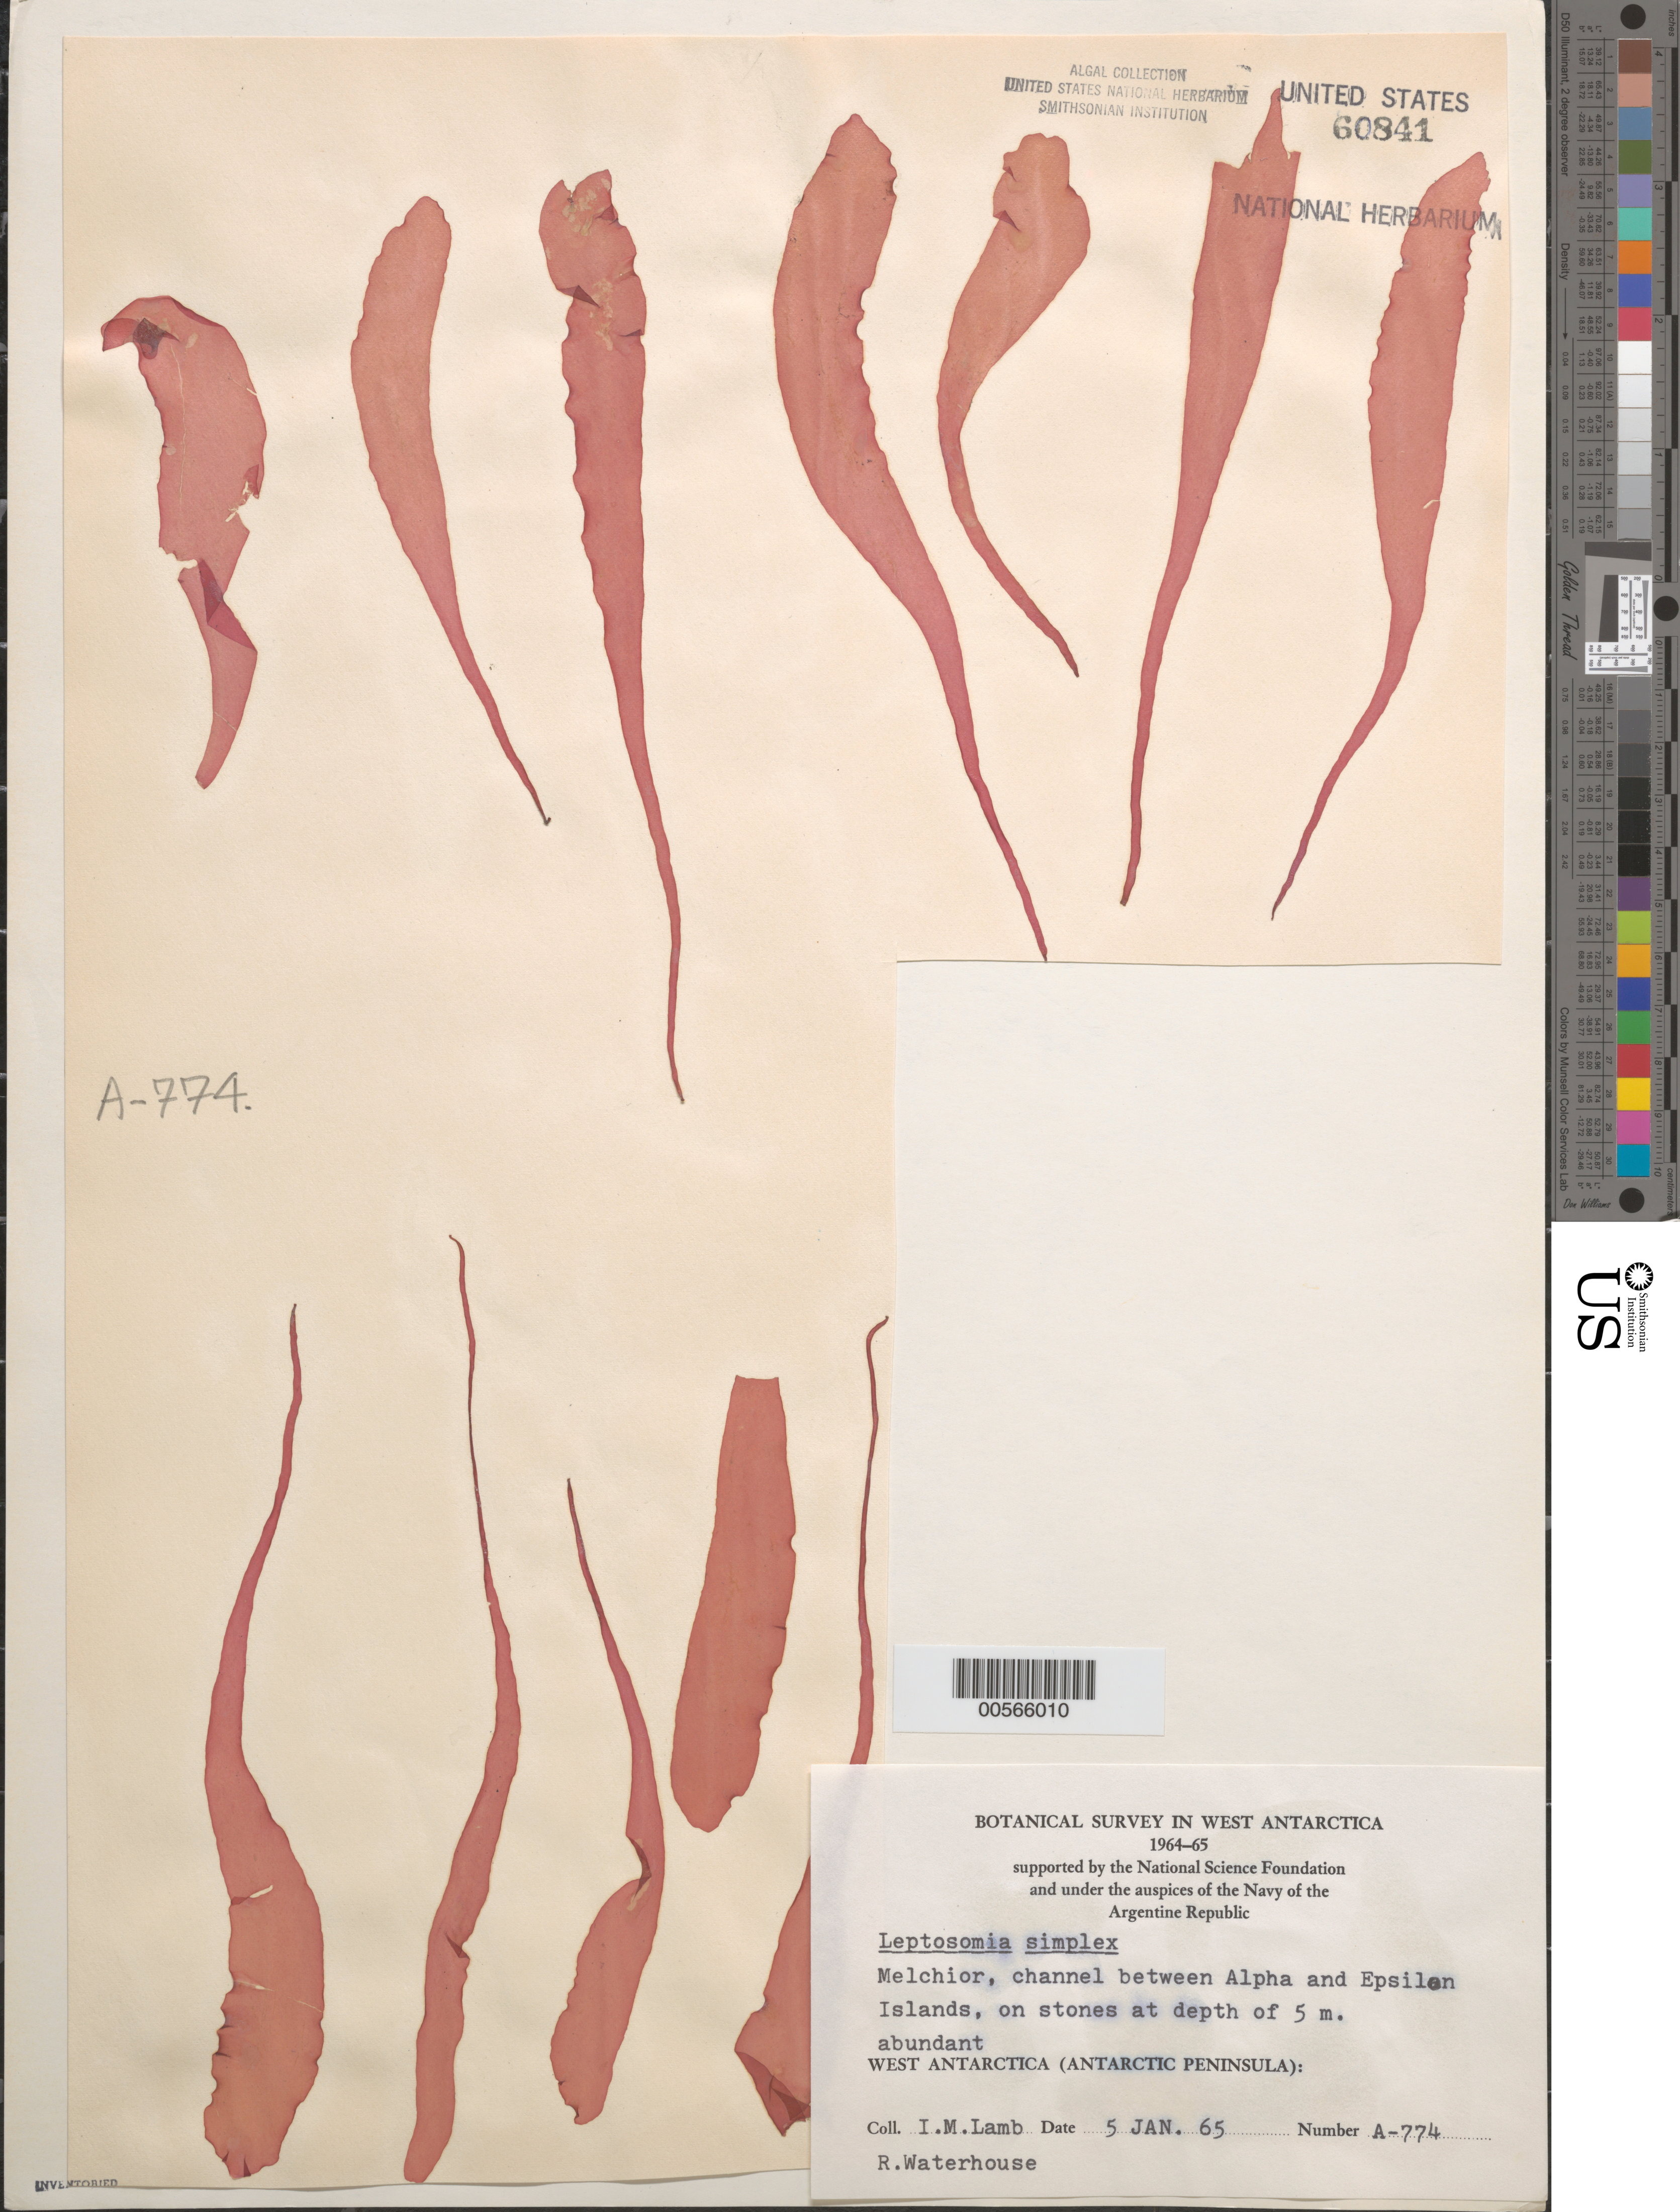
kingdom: Plantae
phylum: Rhodophyta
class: Florideophyceae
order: Palmariales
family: Palmariaceae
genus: Palmaria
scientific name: Palmaria decipiens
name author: (Reinsch) Ricker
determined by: Algae name updating Project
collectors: I. M. Lamb & R. Waterhouse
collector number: A-774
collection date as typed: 05 Jan 1965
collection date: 1965-01-05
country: Antarctica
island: Melchior Islands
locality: Channel between Alpha Island and Epsilon Island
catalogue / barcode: US 60841